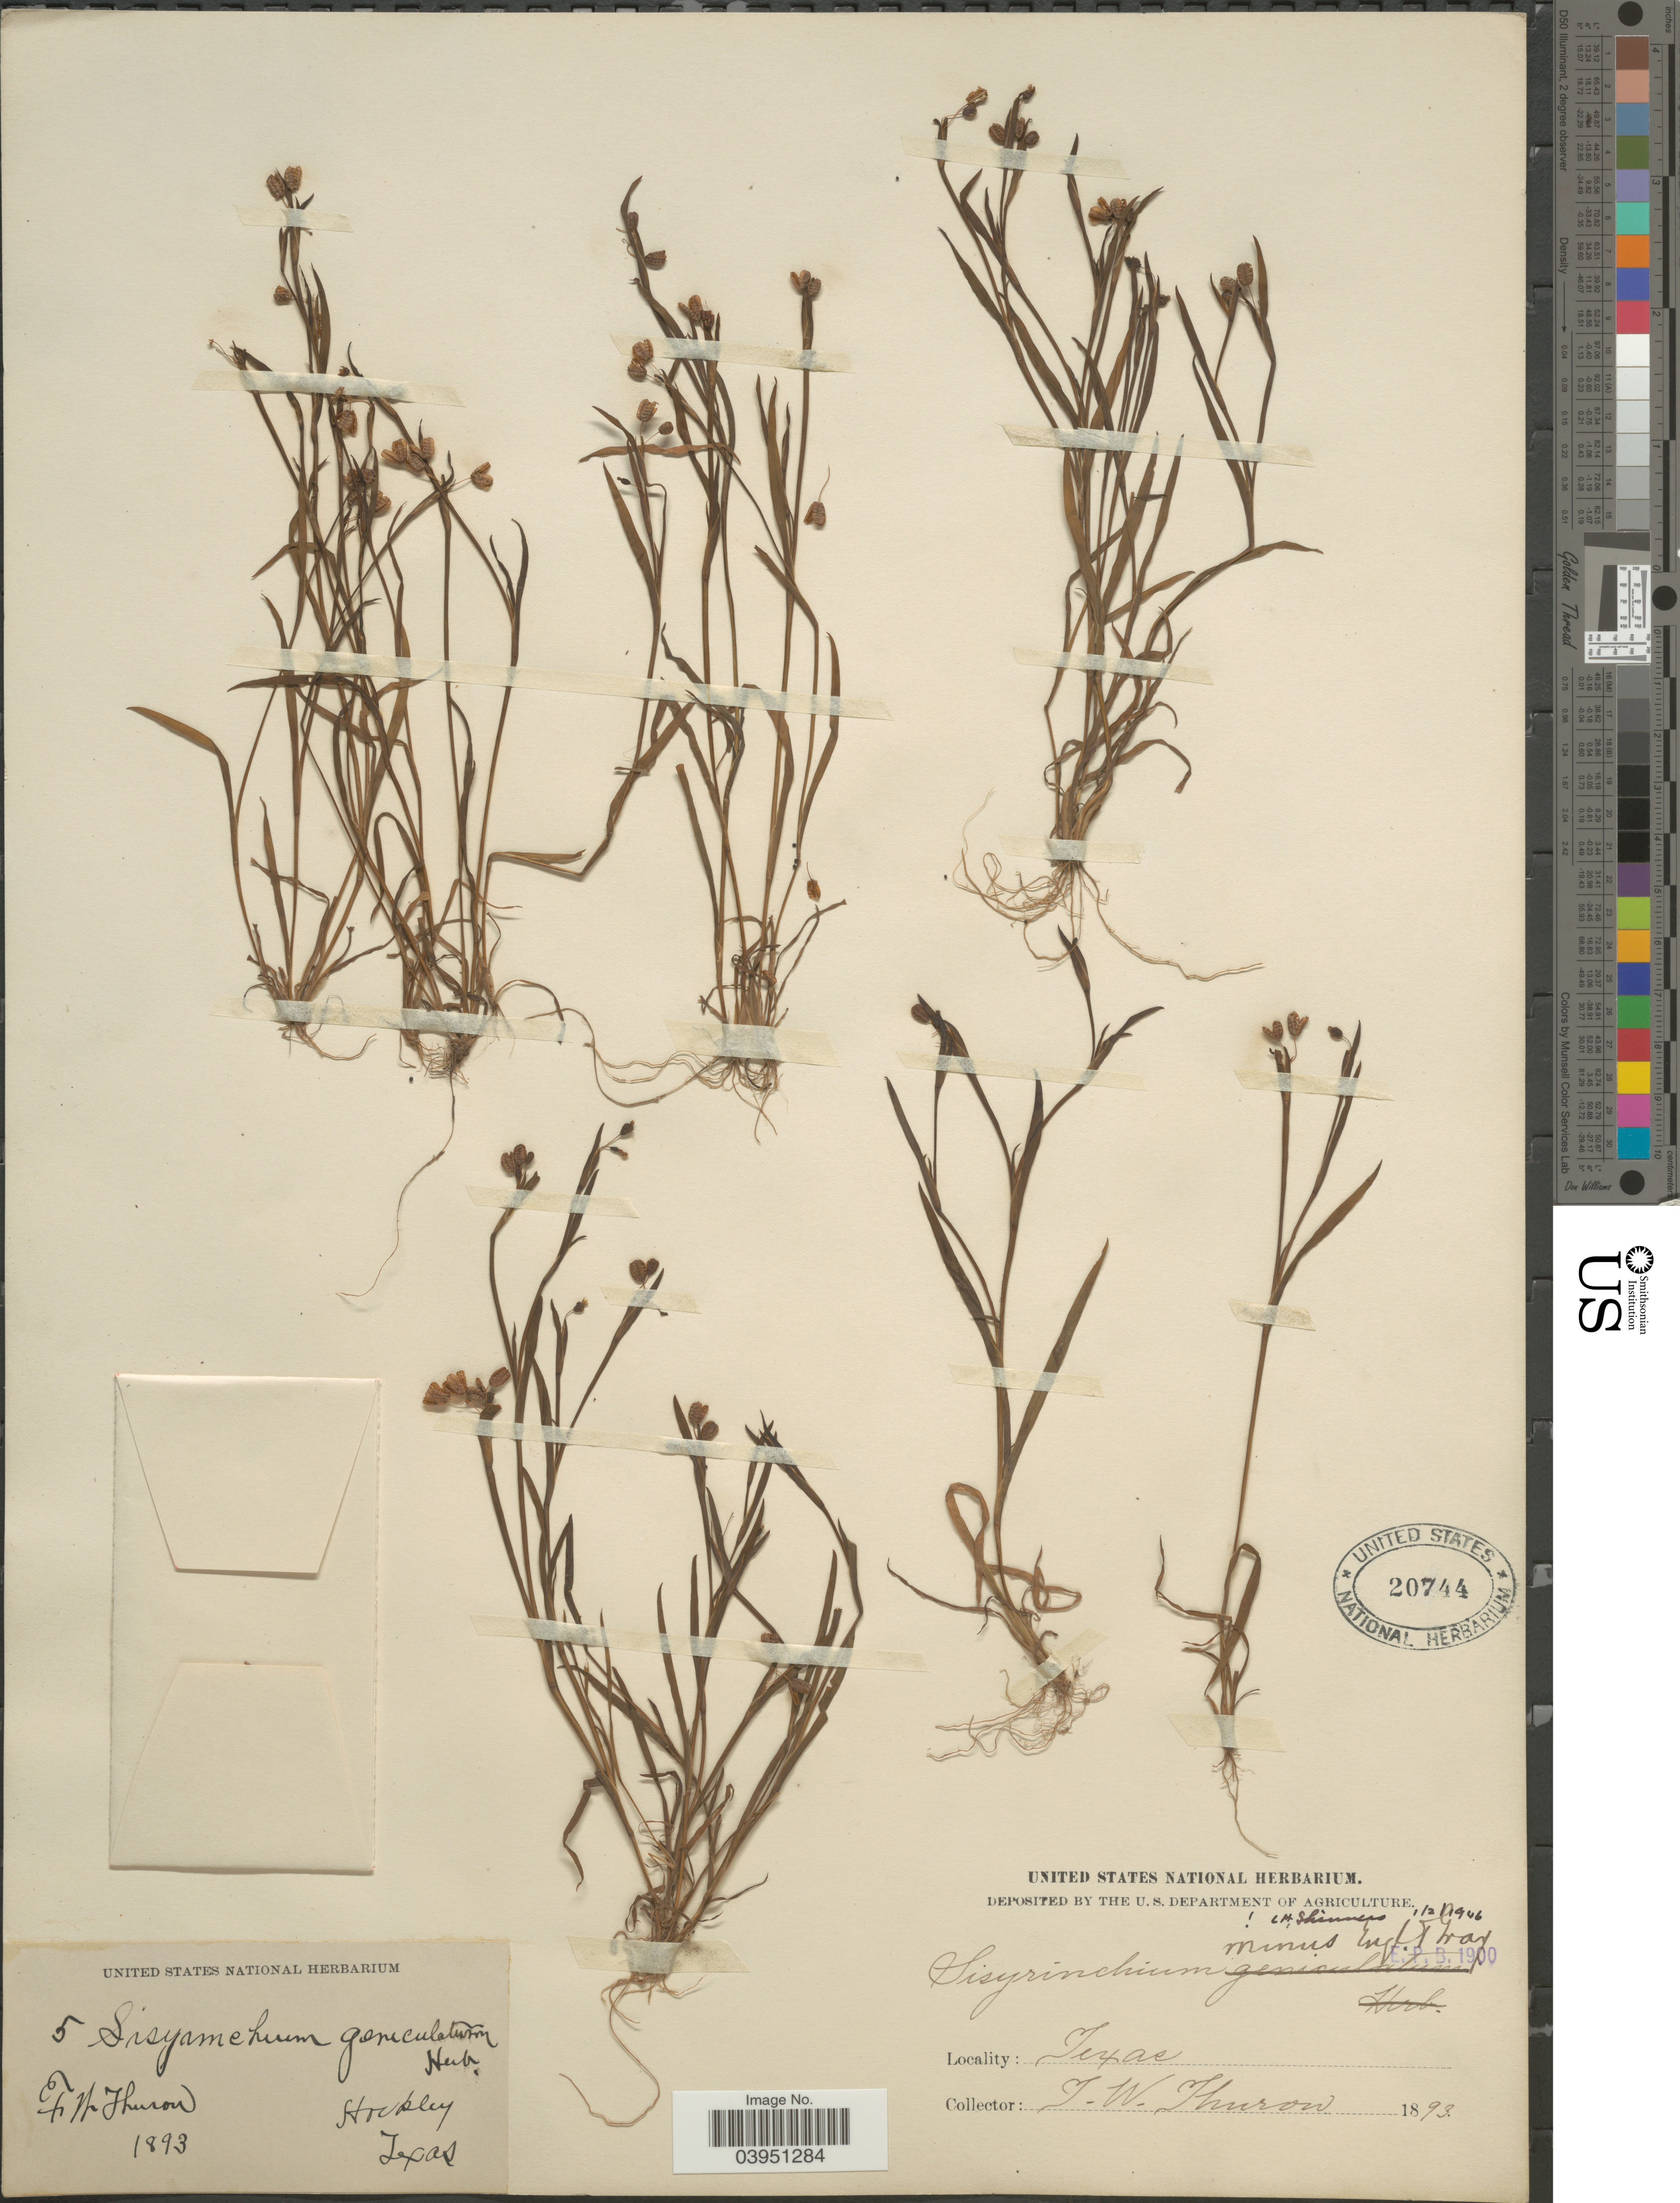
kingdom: Plantae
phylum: Tracheophyta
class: Liliopsida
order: Asparagales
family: Iridaceae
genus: Sisyrinchium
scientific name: Sisyrinchium minus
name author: Engelm. & A. Gray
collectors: F. W. Thurow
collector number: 5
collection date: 1893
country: United States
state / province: Texas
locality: Hockley.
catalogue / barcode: US 20744